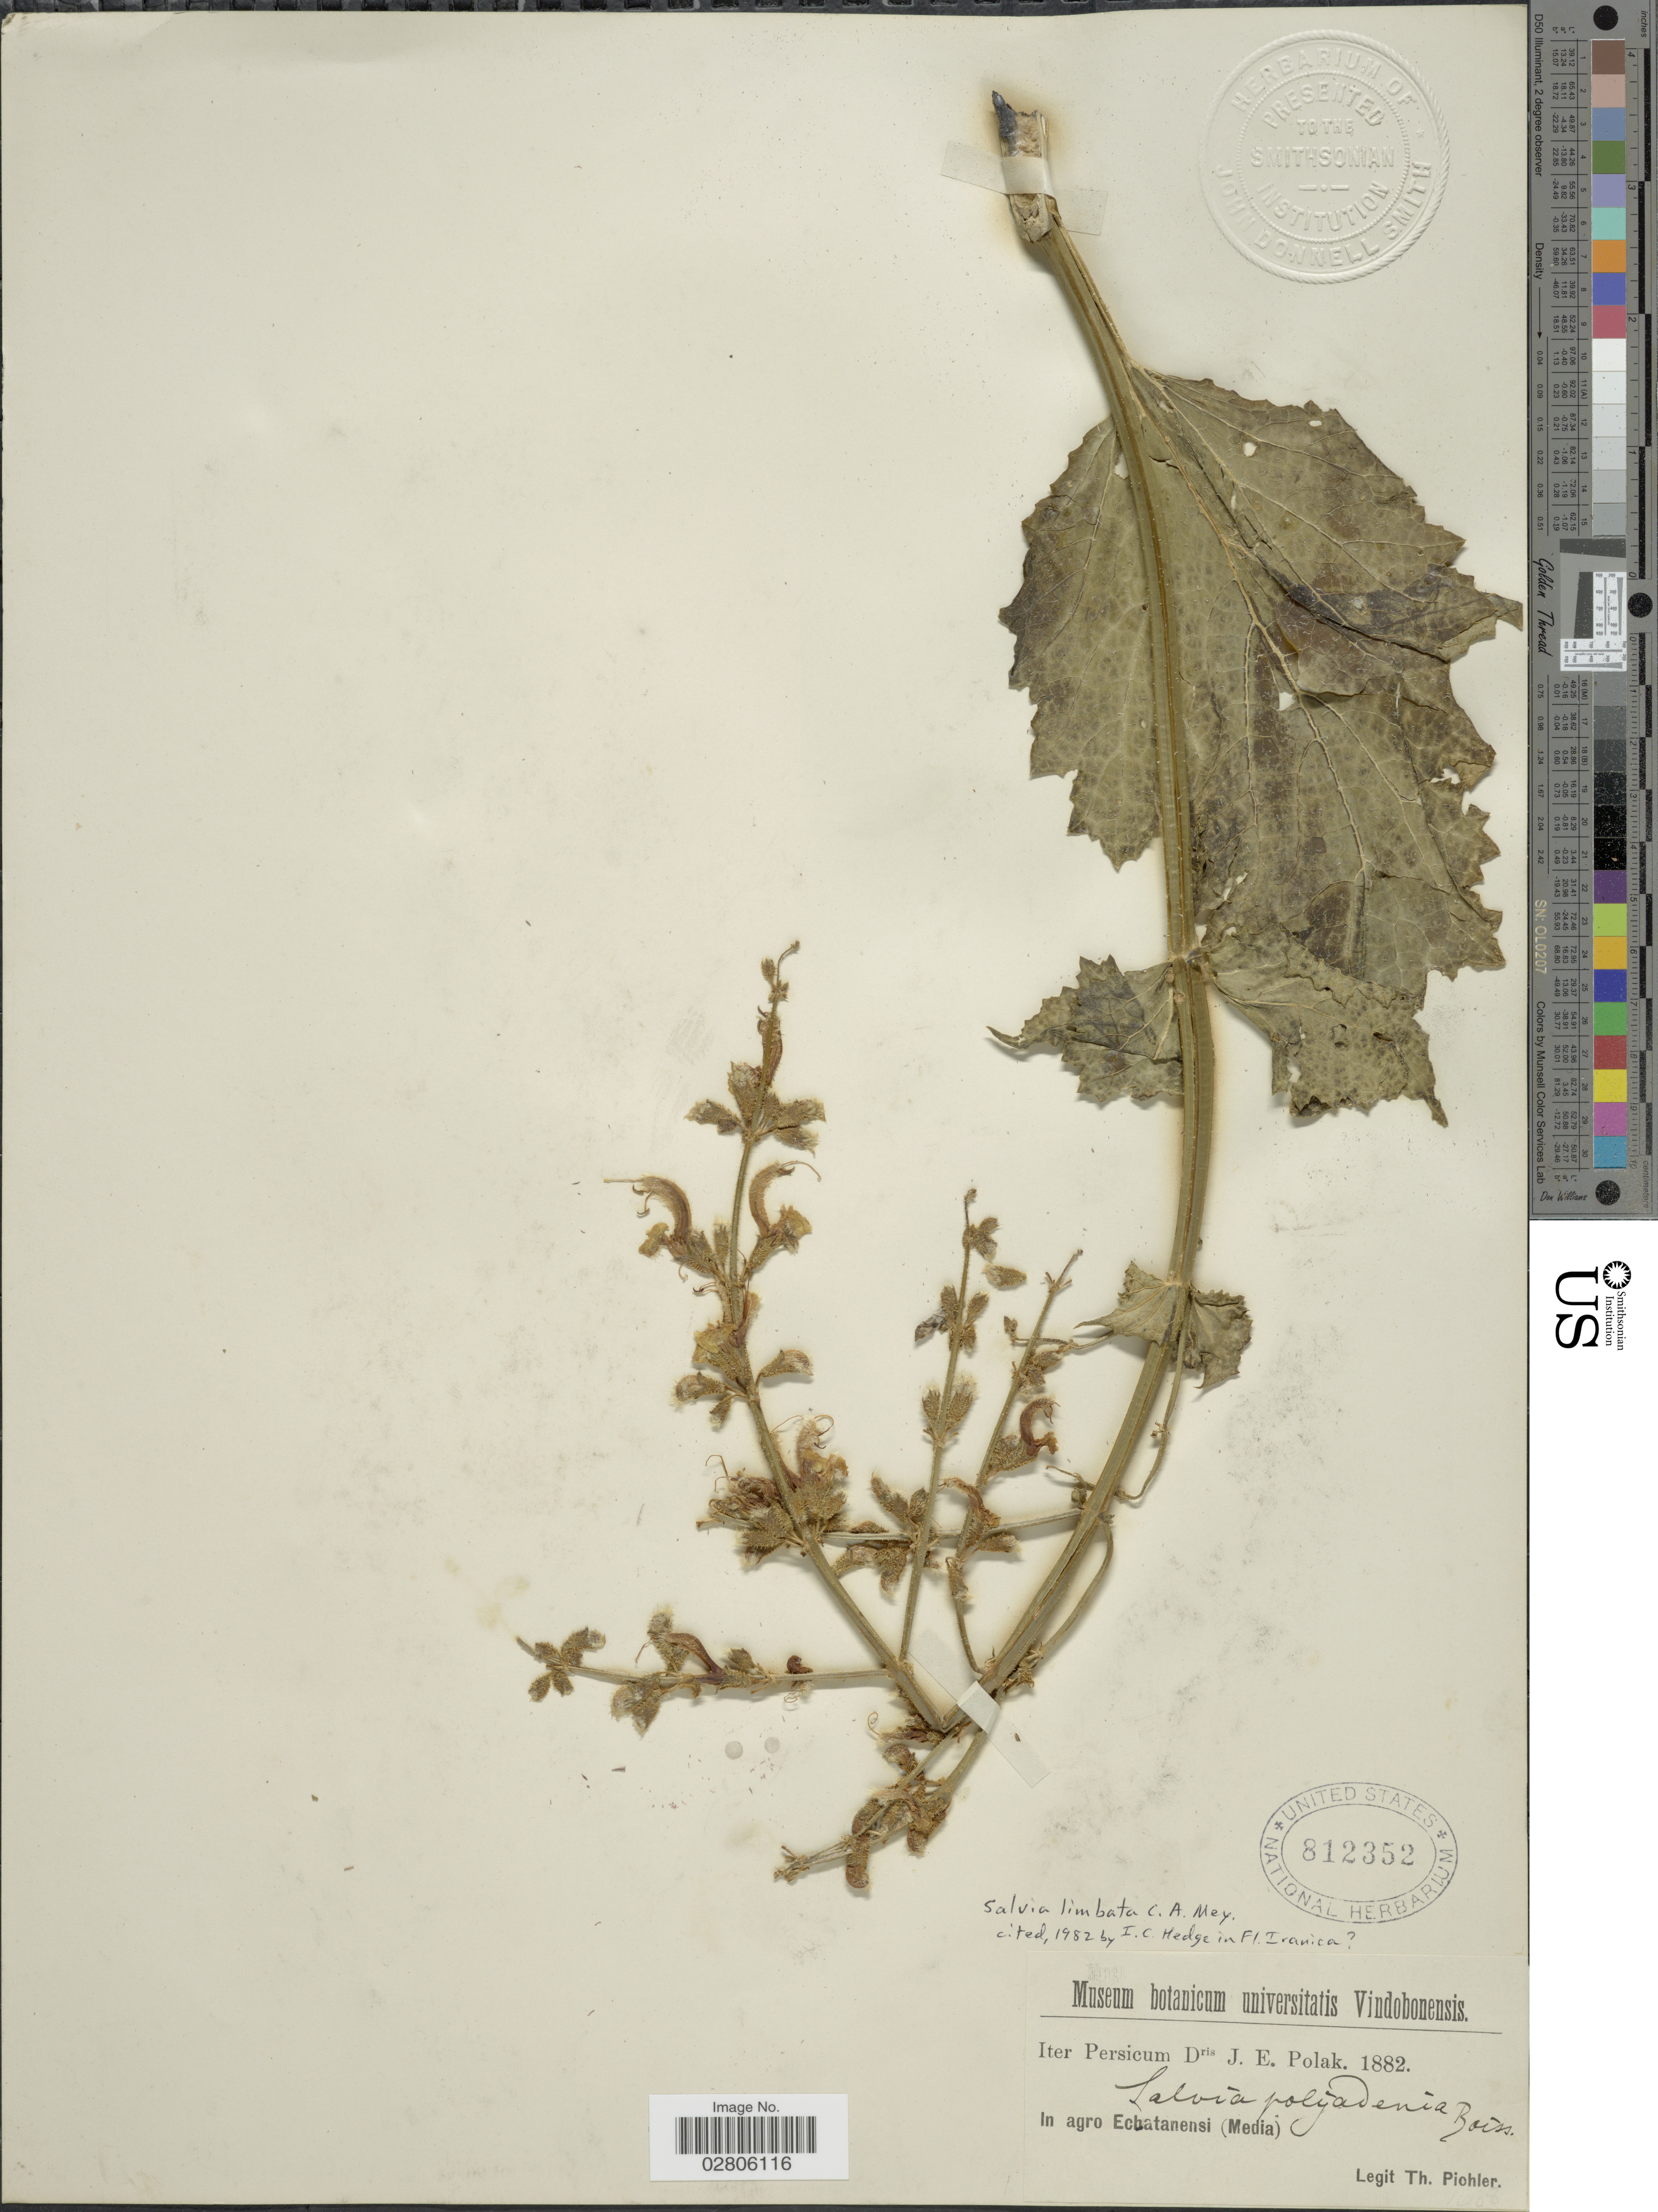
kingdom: Plantae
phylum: Tracheophyta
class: Magnoliopsida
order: Lamiales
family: Lamiaceae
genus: Salvia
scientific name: Salvia limbata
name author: C.A. Mey.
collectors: T. Pichler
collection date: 1882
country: Iran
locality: Persicum, In agro Echatanensi (Media)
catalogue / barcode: US 812352